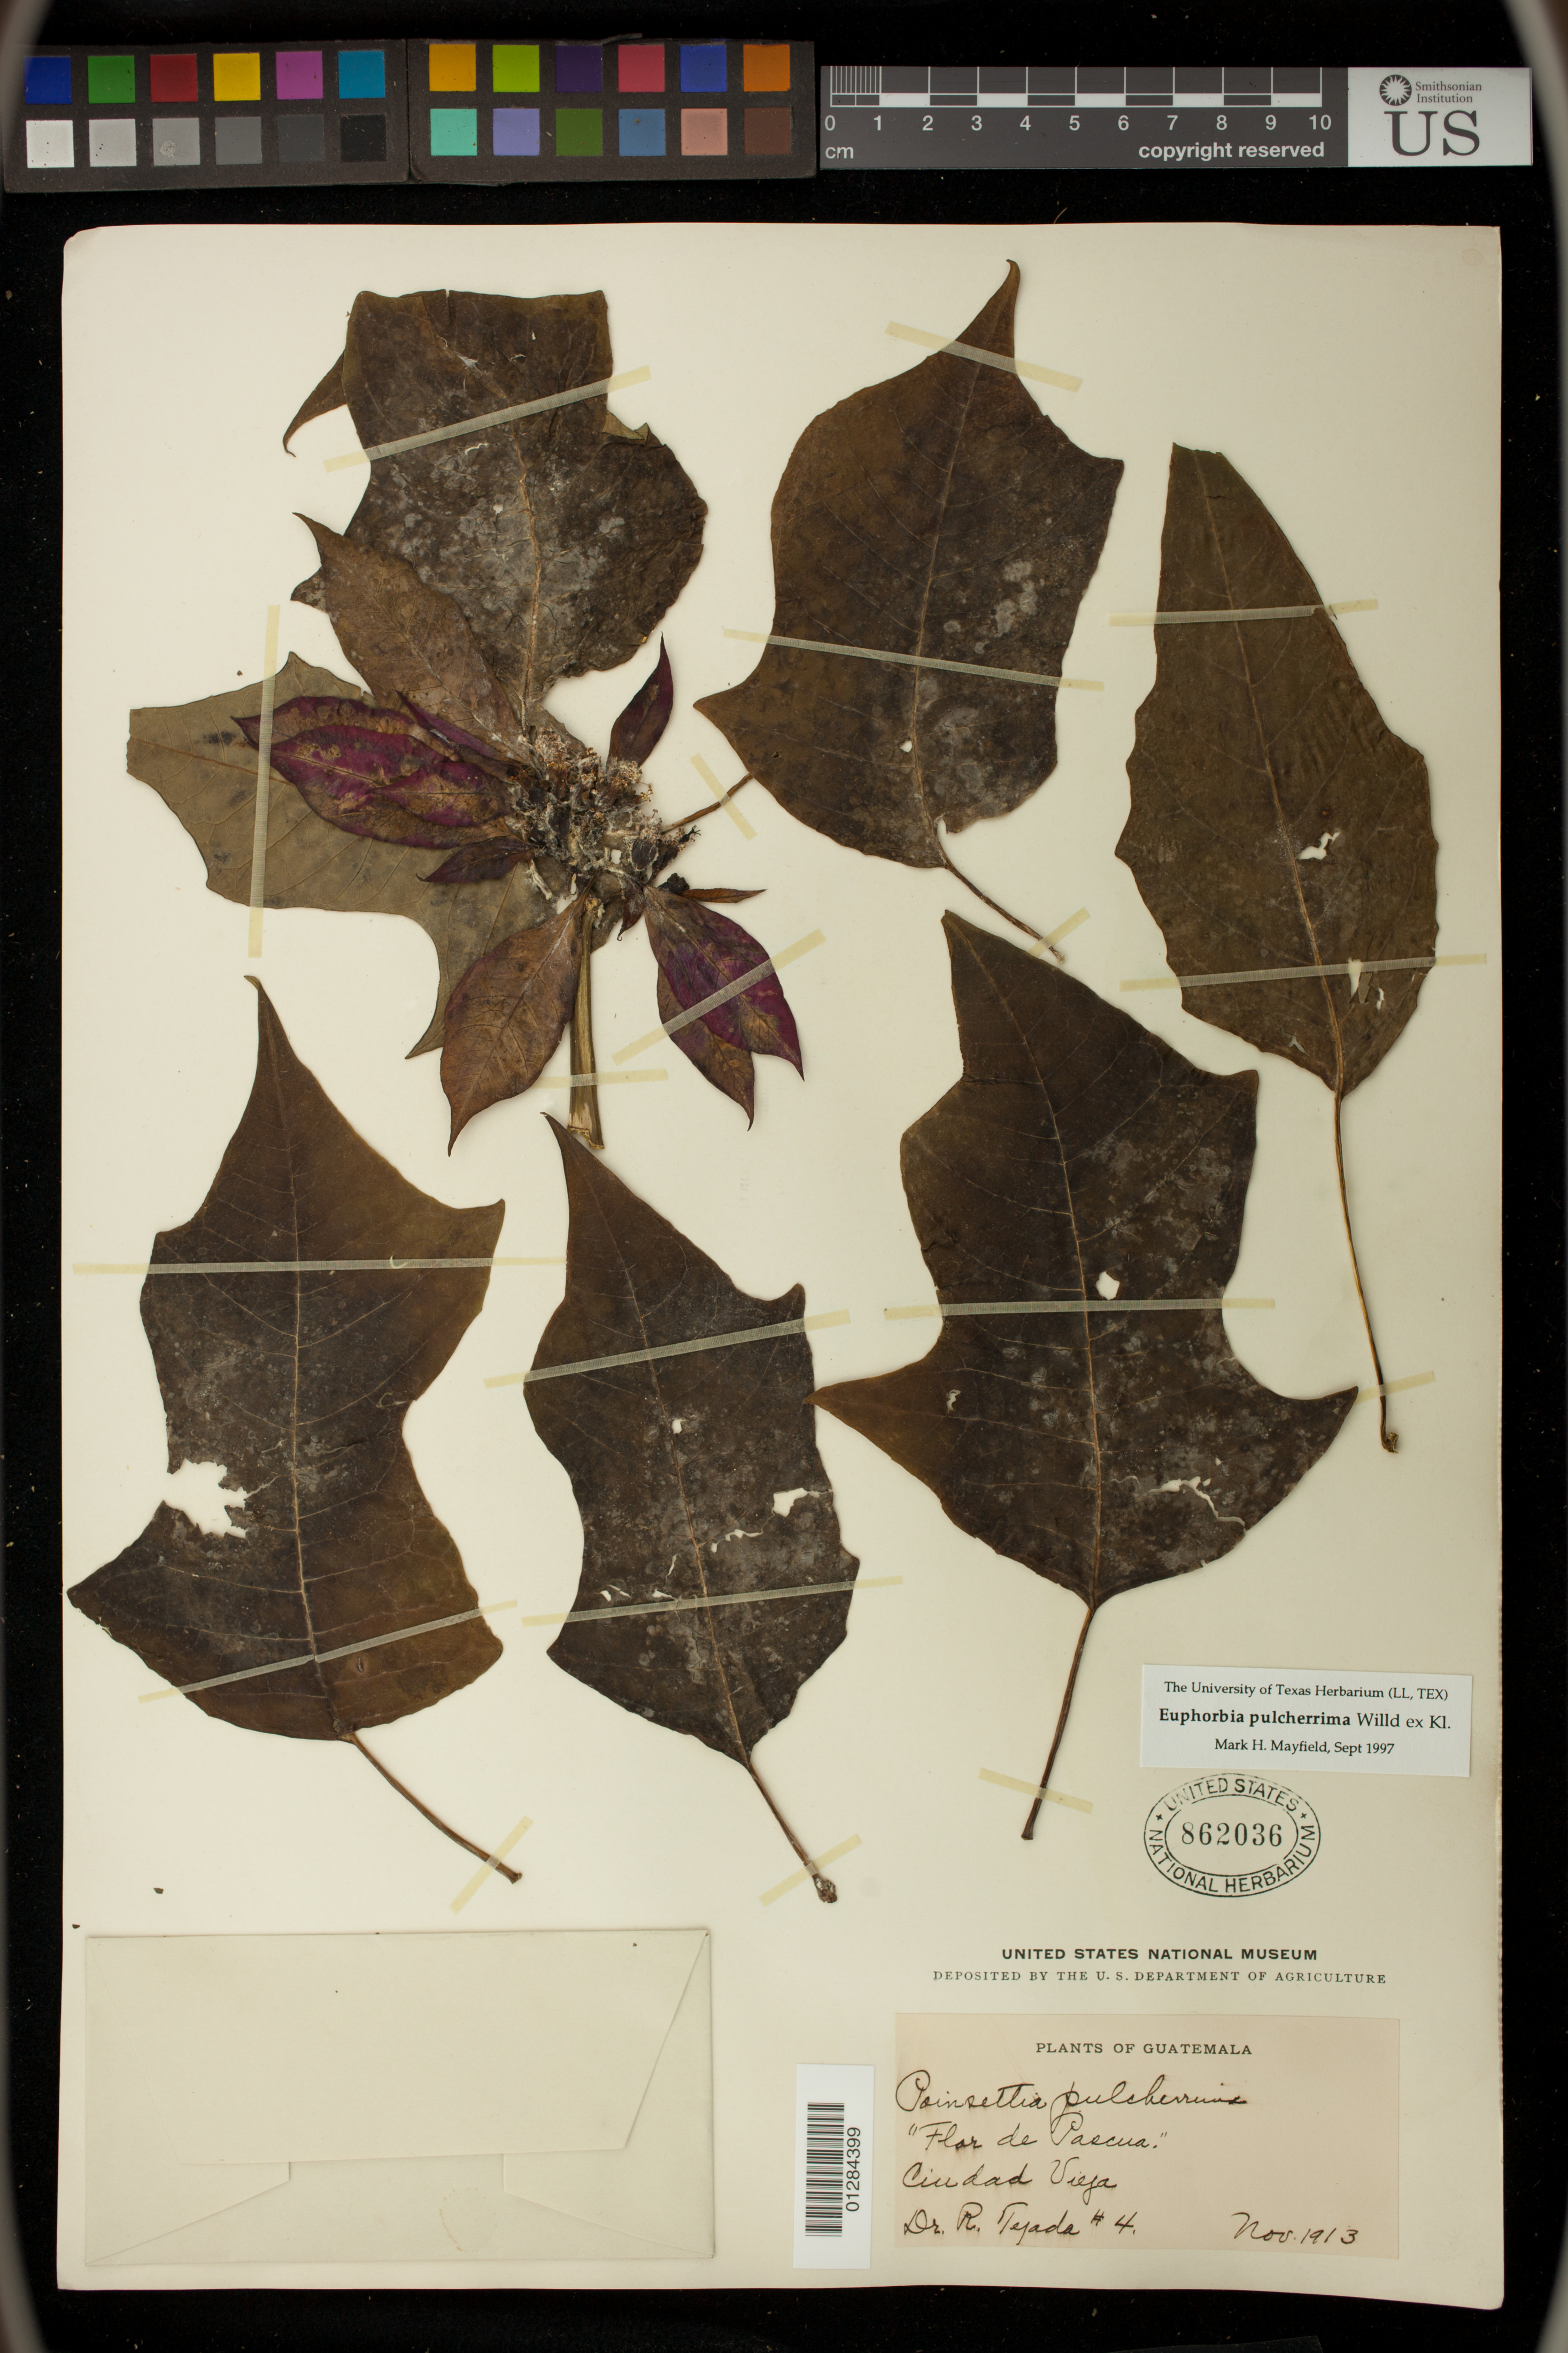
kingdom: Plantae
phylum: Tracheophyta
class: Magnoliopsida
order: Malpighiales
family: Euphorbiaceae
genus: Euphorbia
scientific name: Euphorbia pulcherrima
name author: Willd. ex Klotzsch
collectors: R. Tejada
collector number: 4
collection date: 1913-11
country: Guatemala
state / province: Sacatepéquez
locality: Ciudad Vieja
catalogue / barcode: US 862036